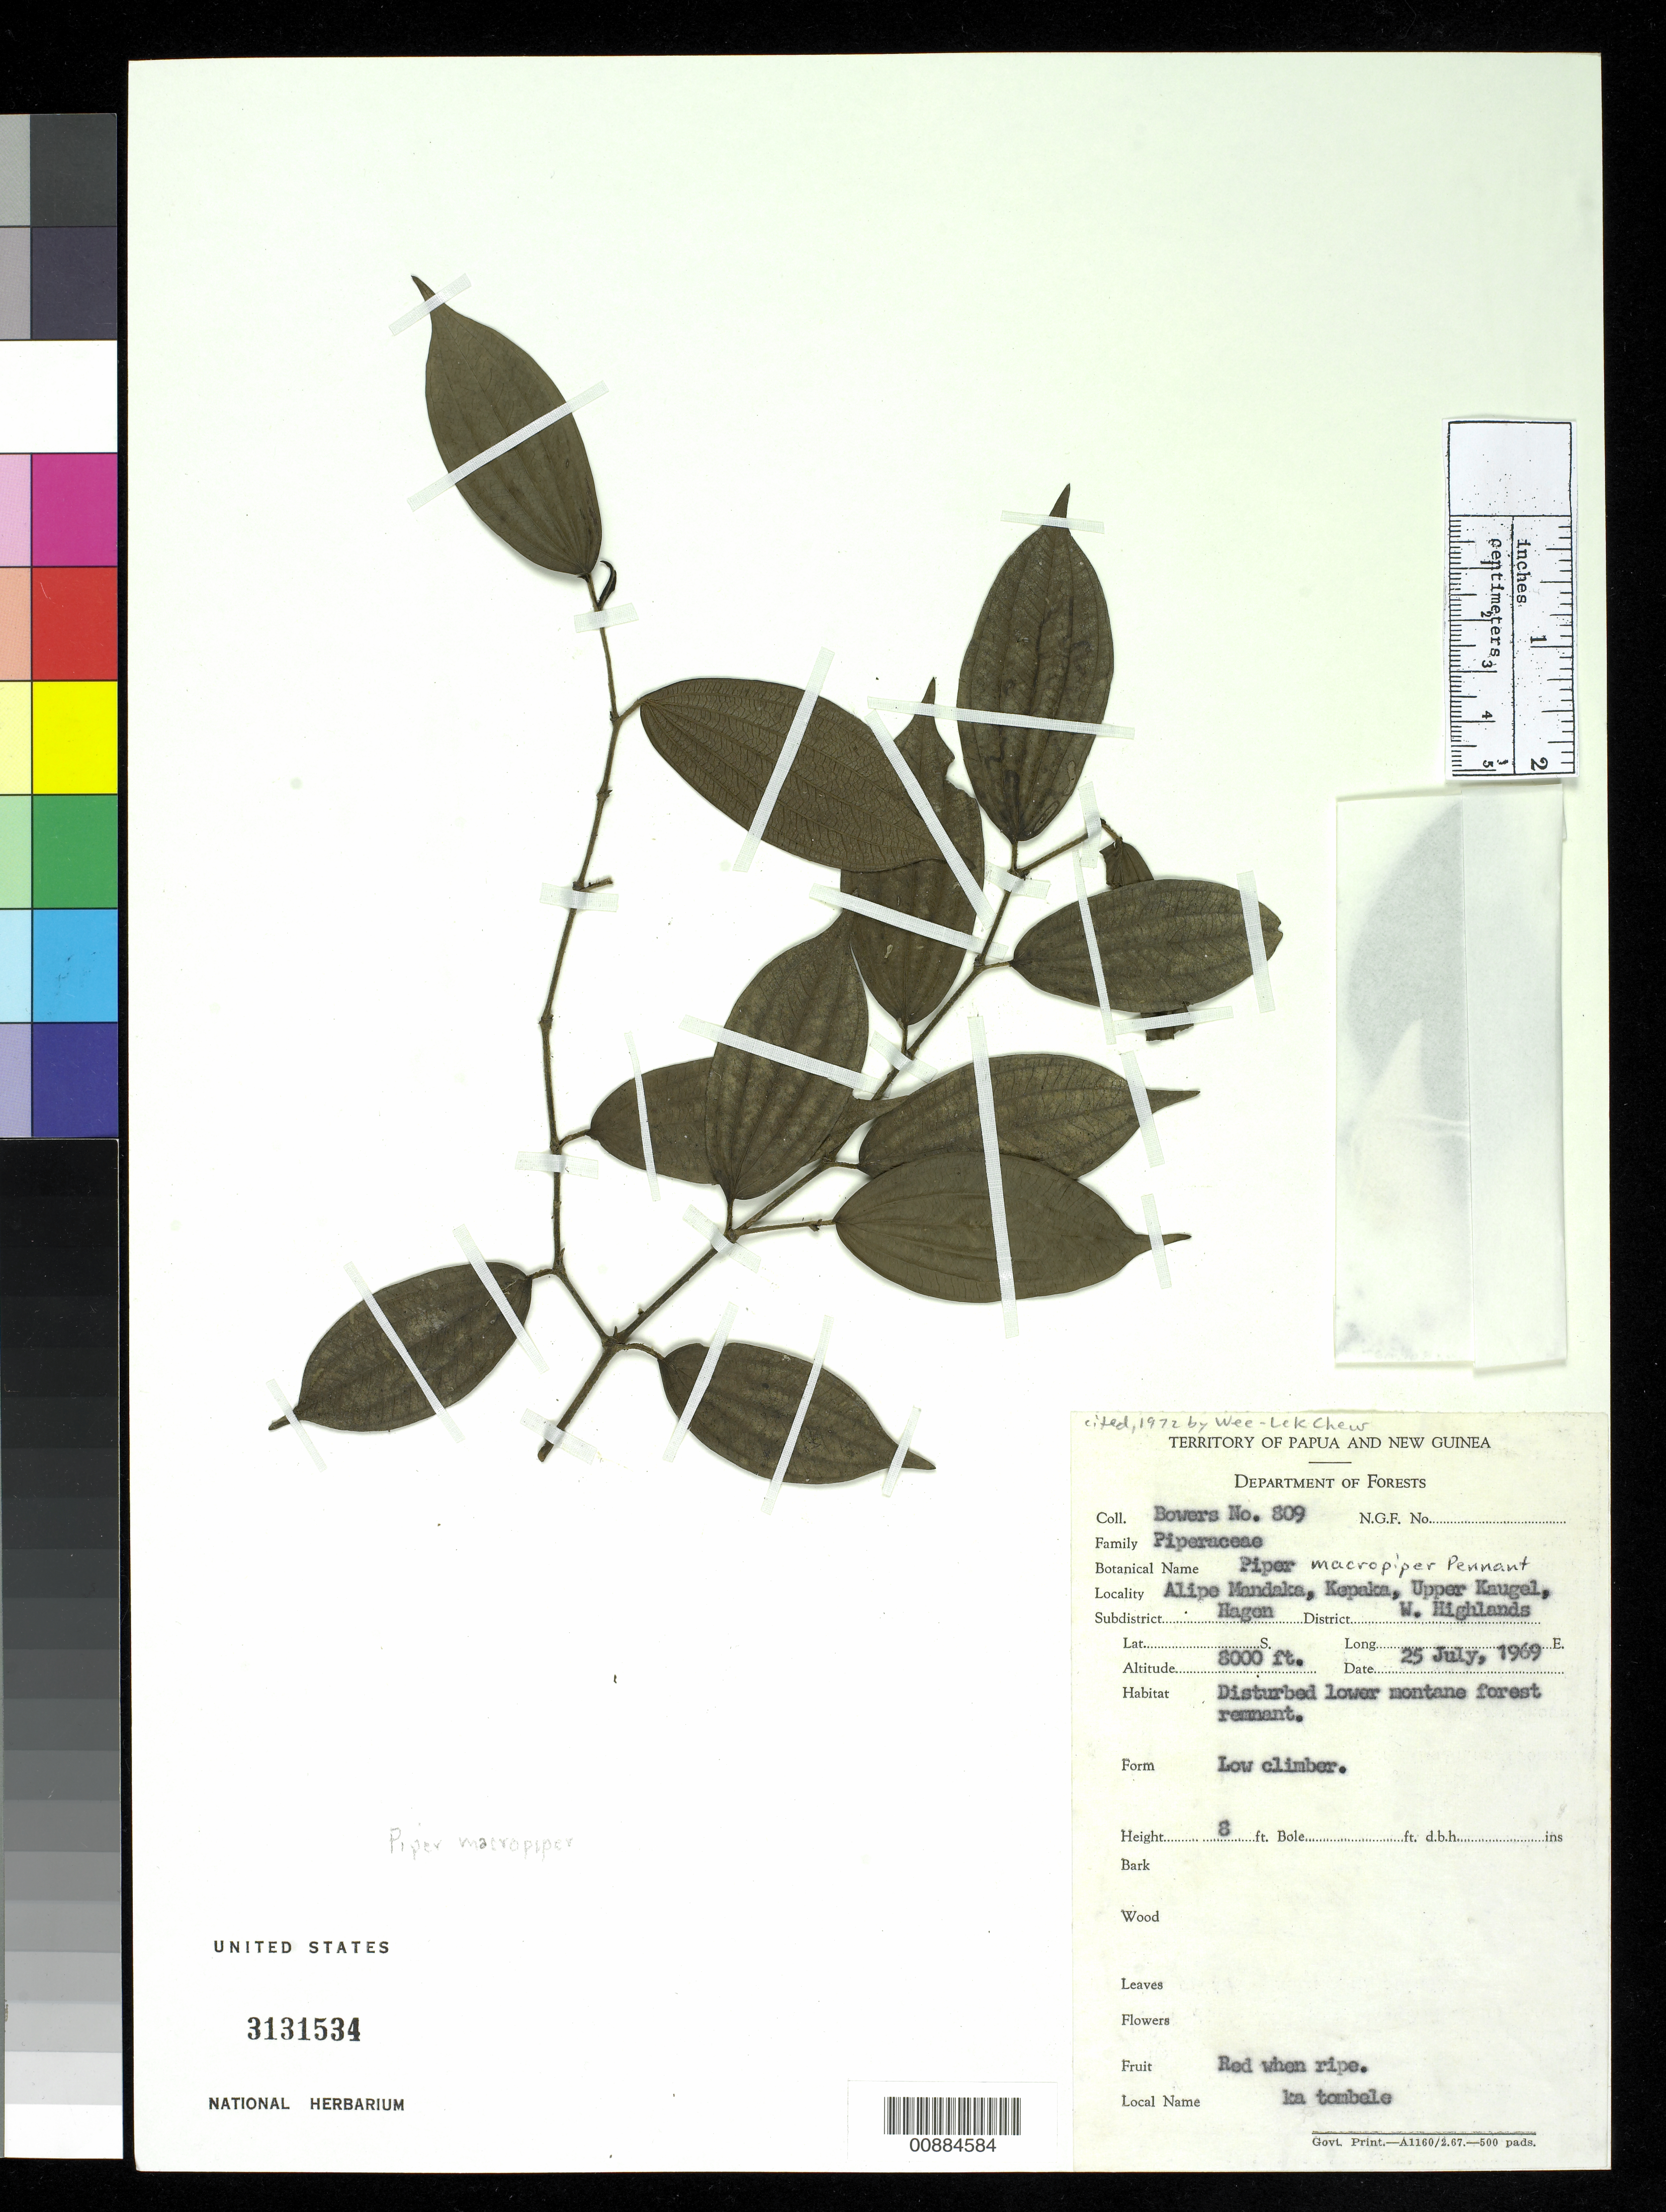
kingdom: Plantae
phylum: Tracheophyta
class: Magnoliopsida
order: Piperales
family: Piperaceae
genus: Piper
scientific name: Piper macropiper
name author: Pennant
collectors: N. Bowers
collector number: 809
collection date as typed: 25 Jul 1969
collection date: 1969-07-25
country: Papua New Guinea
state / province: Western Highlands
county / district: Mount Hagen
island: New Guinea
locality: Alipe Mandaka, Kepaka, Upper Kaugel, Hagen.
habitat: Disturbed lower montane forest remnant.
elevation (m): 2438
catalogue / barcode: US 3131534